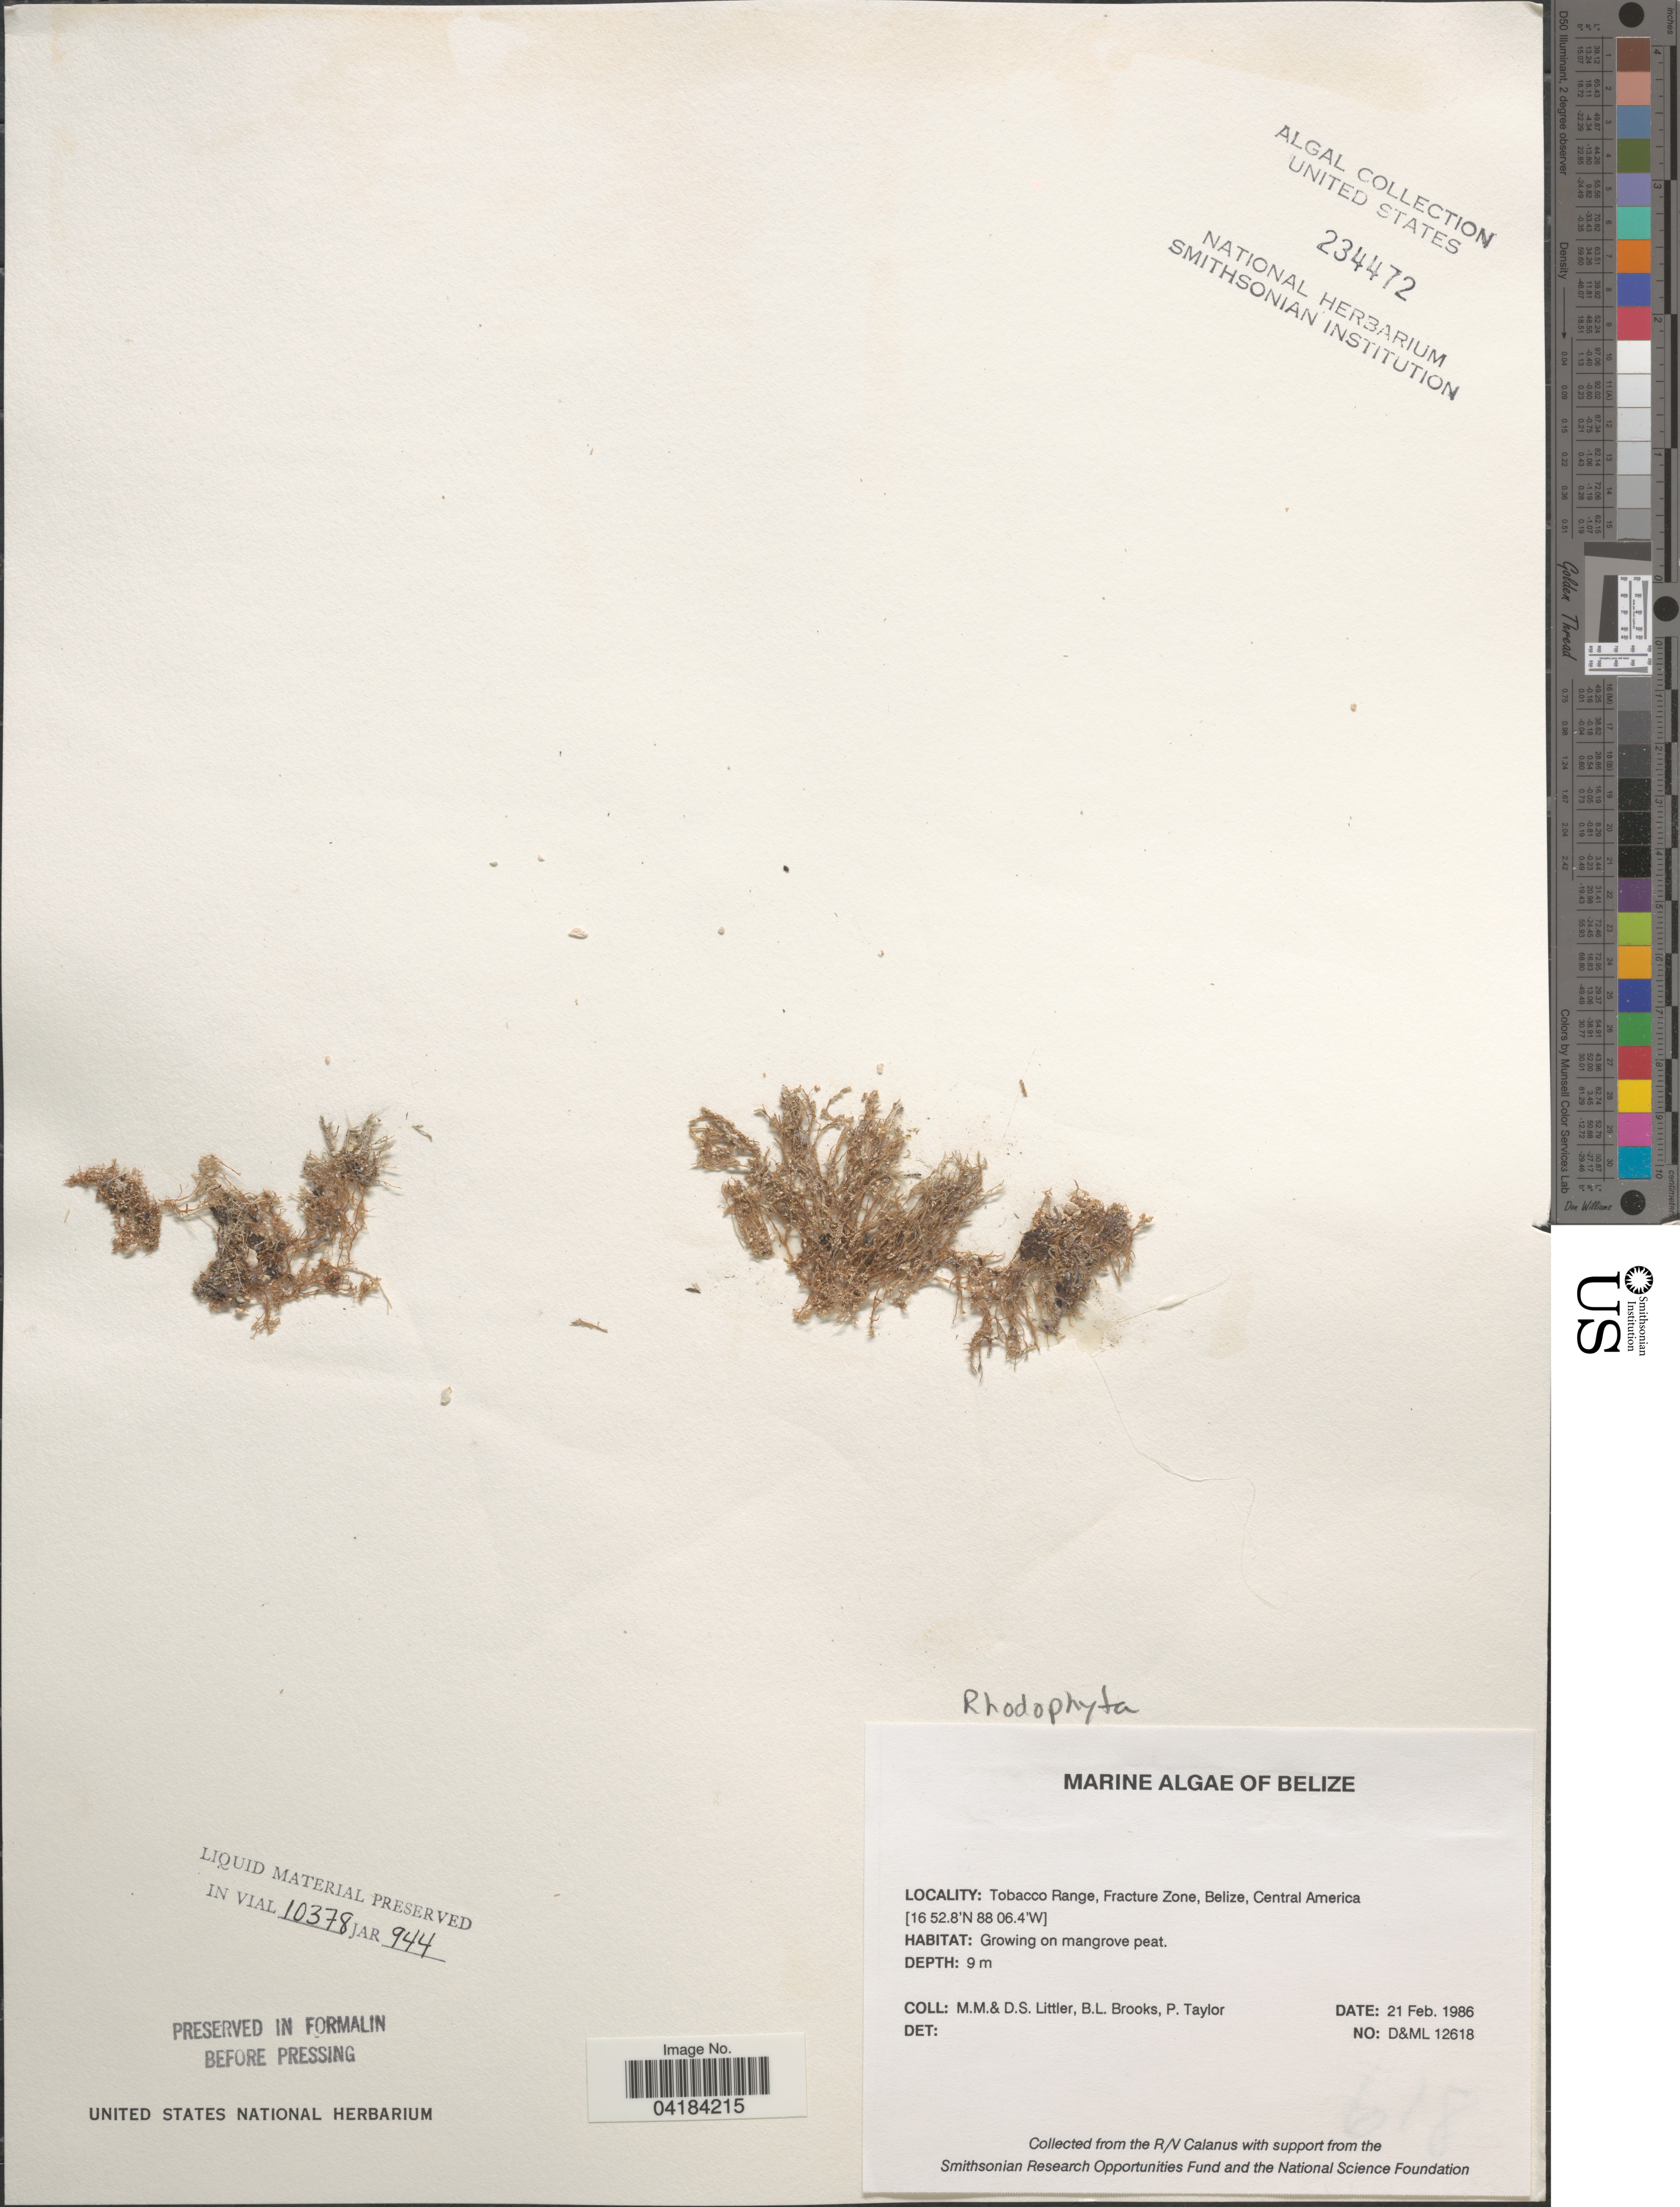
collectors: D. S. Littler, B. Brooks & P. Taylor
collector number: D&ML12618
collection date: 1986-08-21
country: Belize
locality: Tobacco Range, Fracture Zone.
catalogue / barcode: US 234472